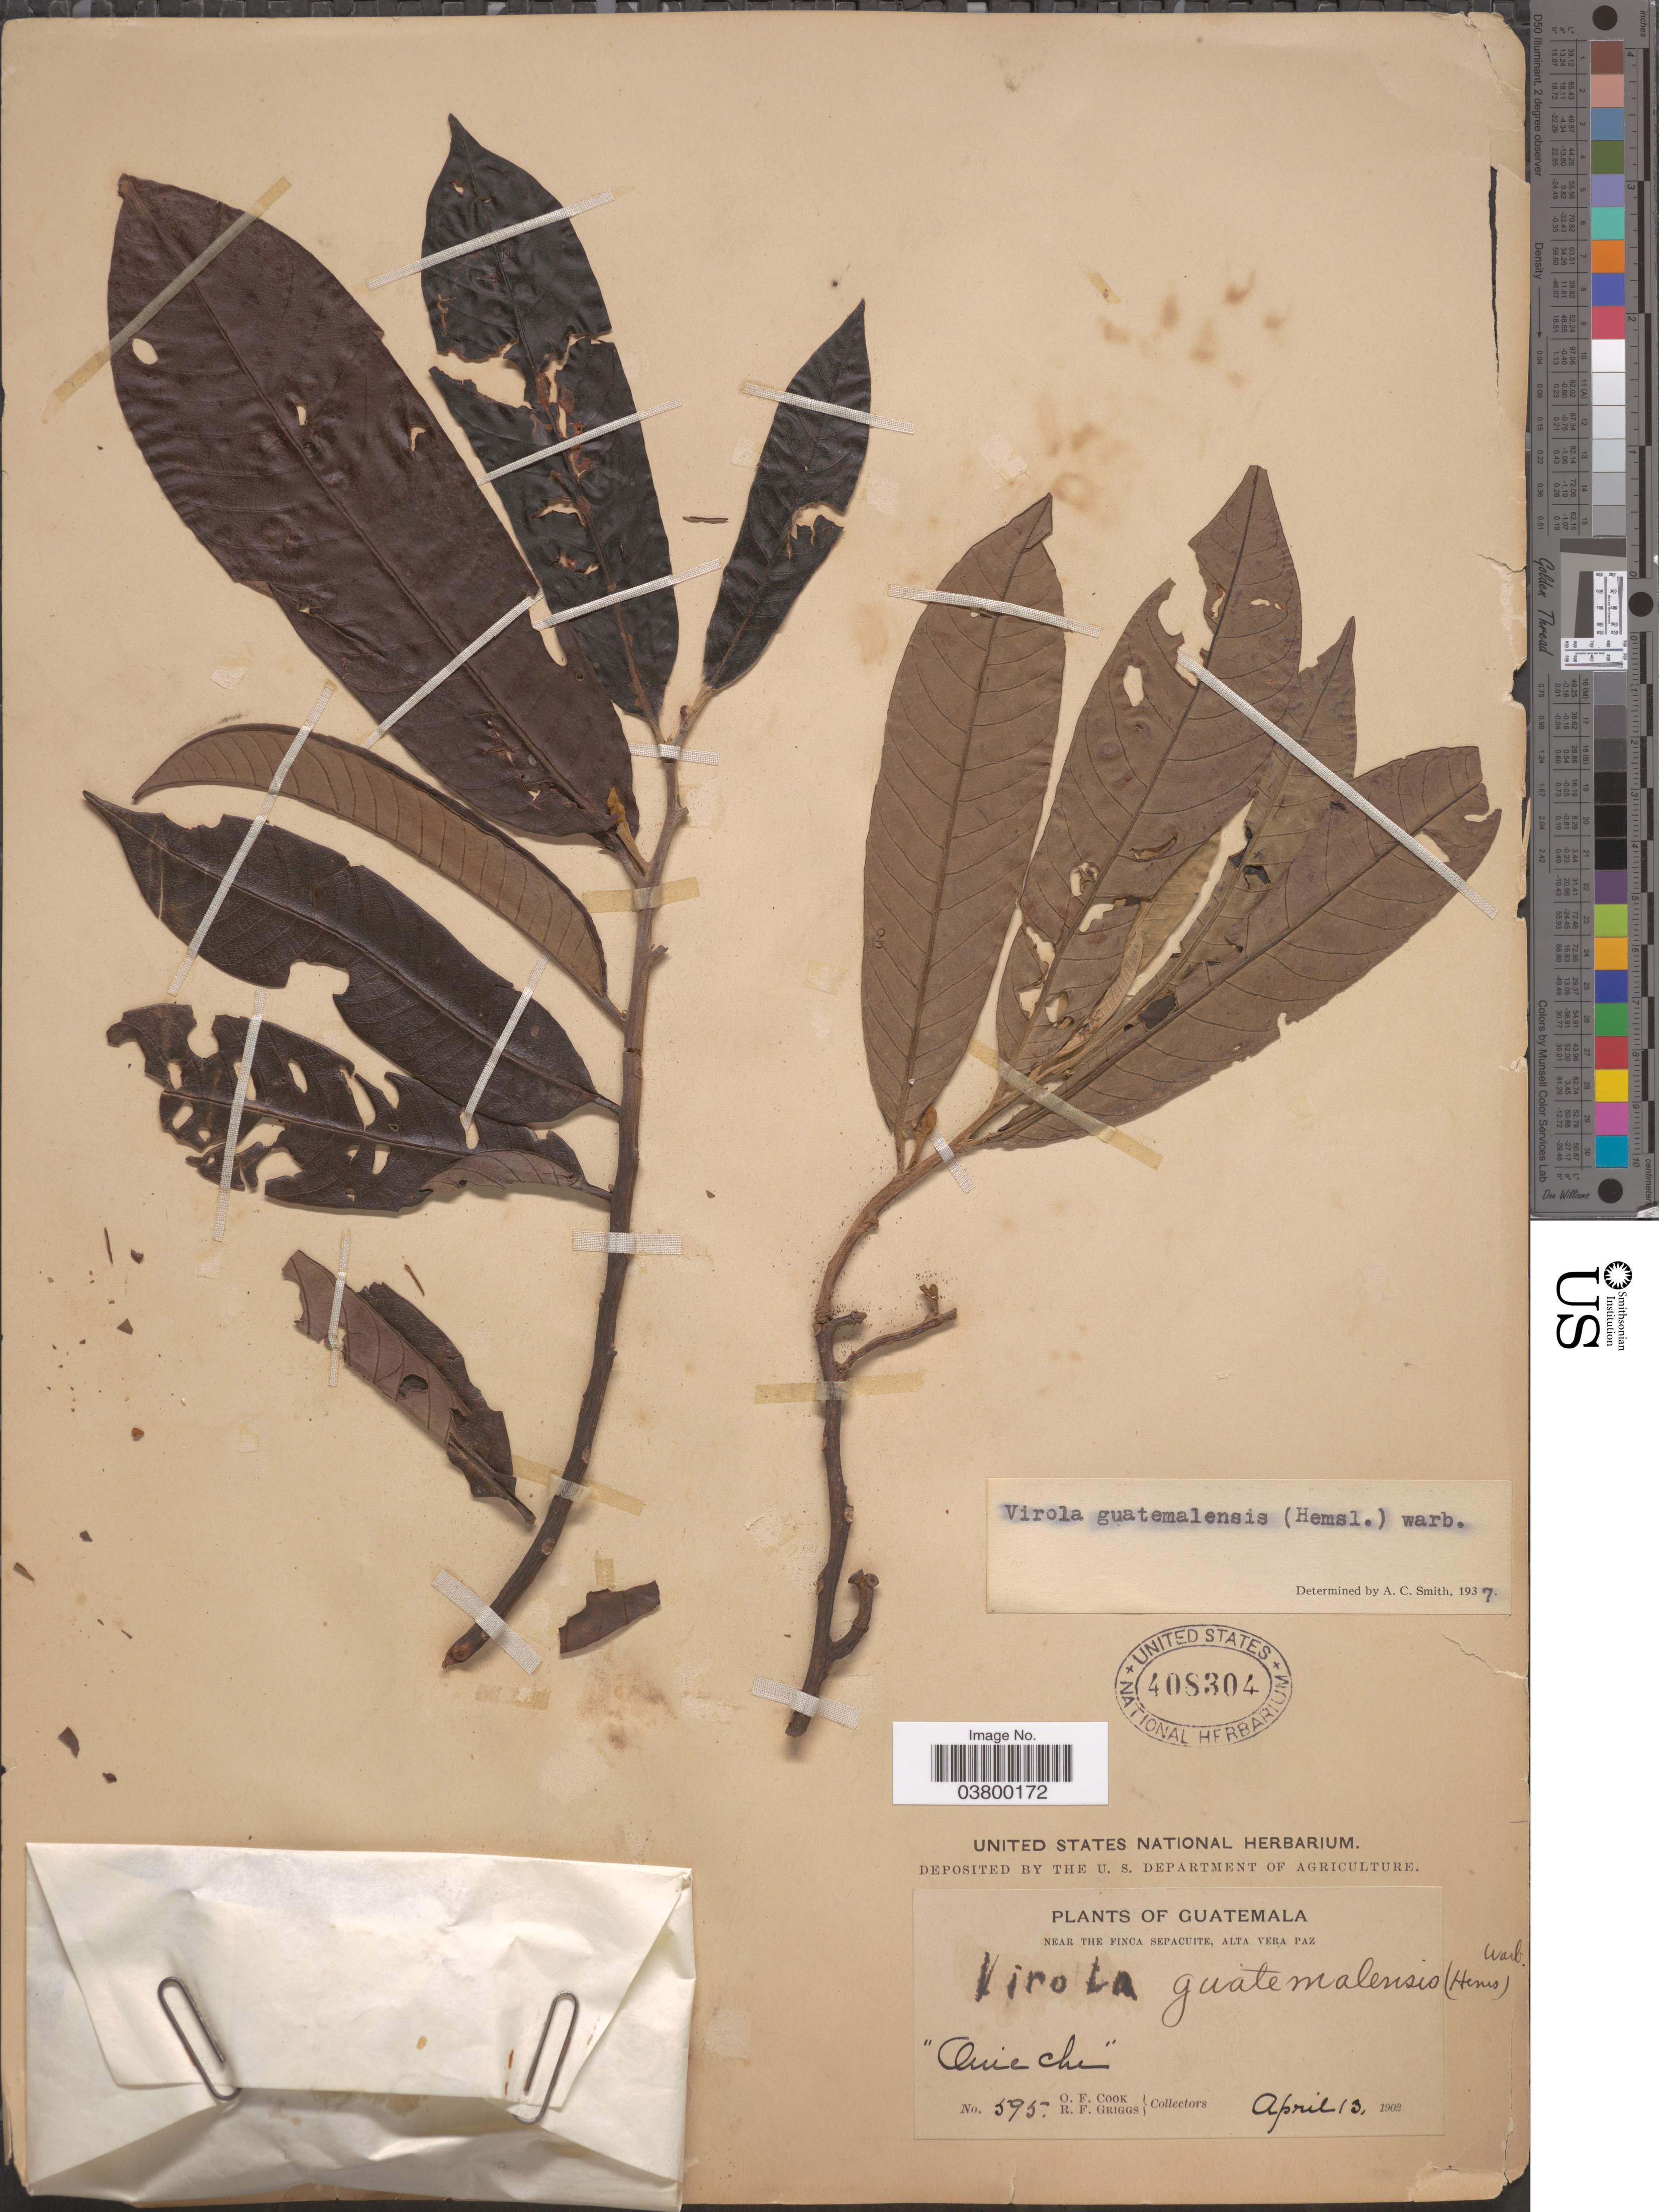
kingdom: Plantae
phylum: Tracheophyta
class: Magnoliopsida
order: Magnoliales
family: Myristicaceae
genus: Virola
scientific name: Virola guatemalensis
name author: (Hemsl.) Warb.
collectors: O. F. Cook & R. F. Griggs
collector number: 595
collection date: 1902-04-13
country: Guatemala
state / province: Alta Verapaz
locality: Near the Finca Sepacuite, Alta Vera Paz.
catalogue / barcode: US 408304